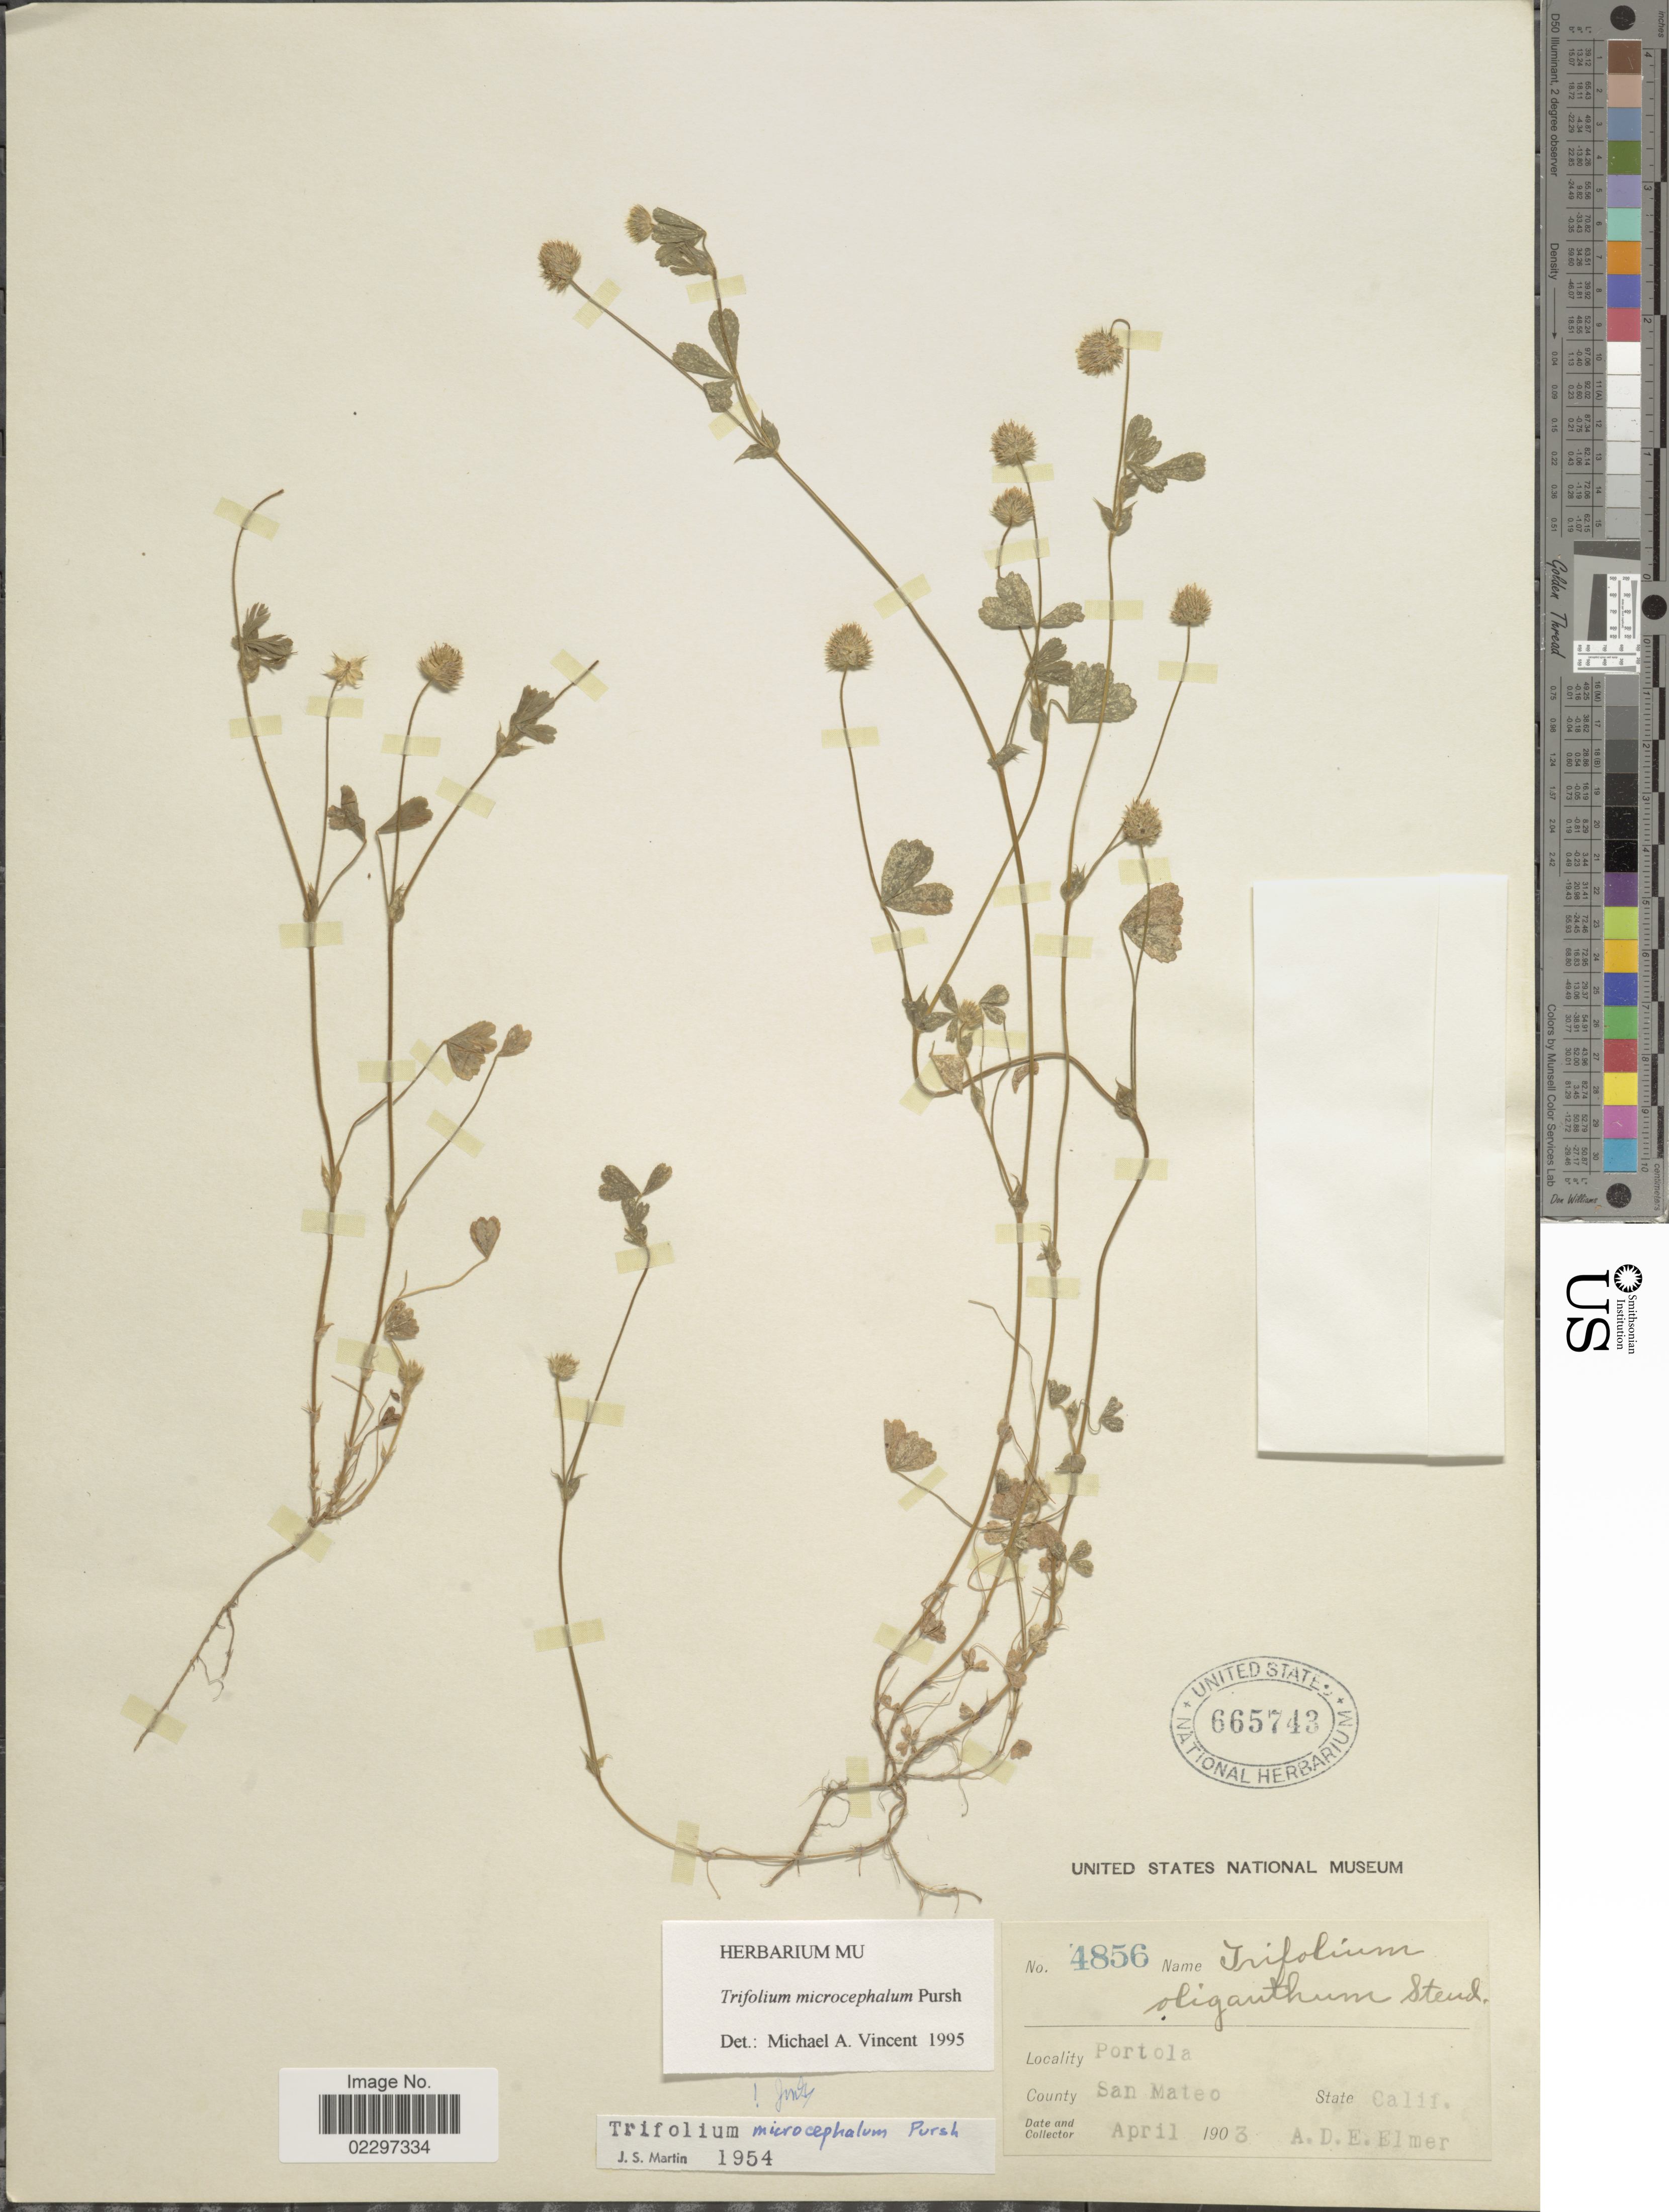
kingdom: Plantae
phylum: Tracheophyta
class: Magnoliopsida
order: Fabales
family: Fabaceae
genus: Trifolium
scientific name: Trifolium microcephalum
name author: Pursh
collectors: A. D. E. Elmer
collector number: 4856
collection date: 1903-04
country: United States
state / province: California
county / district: San Mateo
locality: Portola. County San Mateo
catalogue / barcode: US 665743